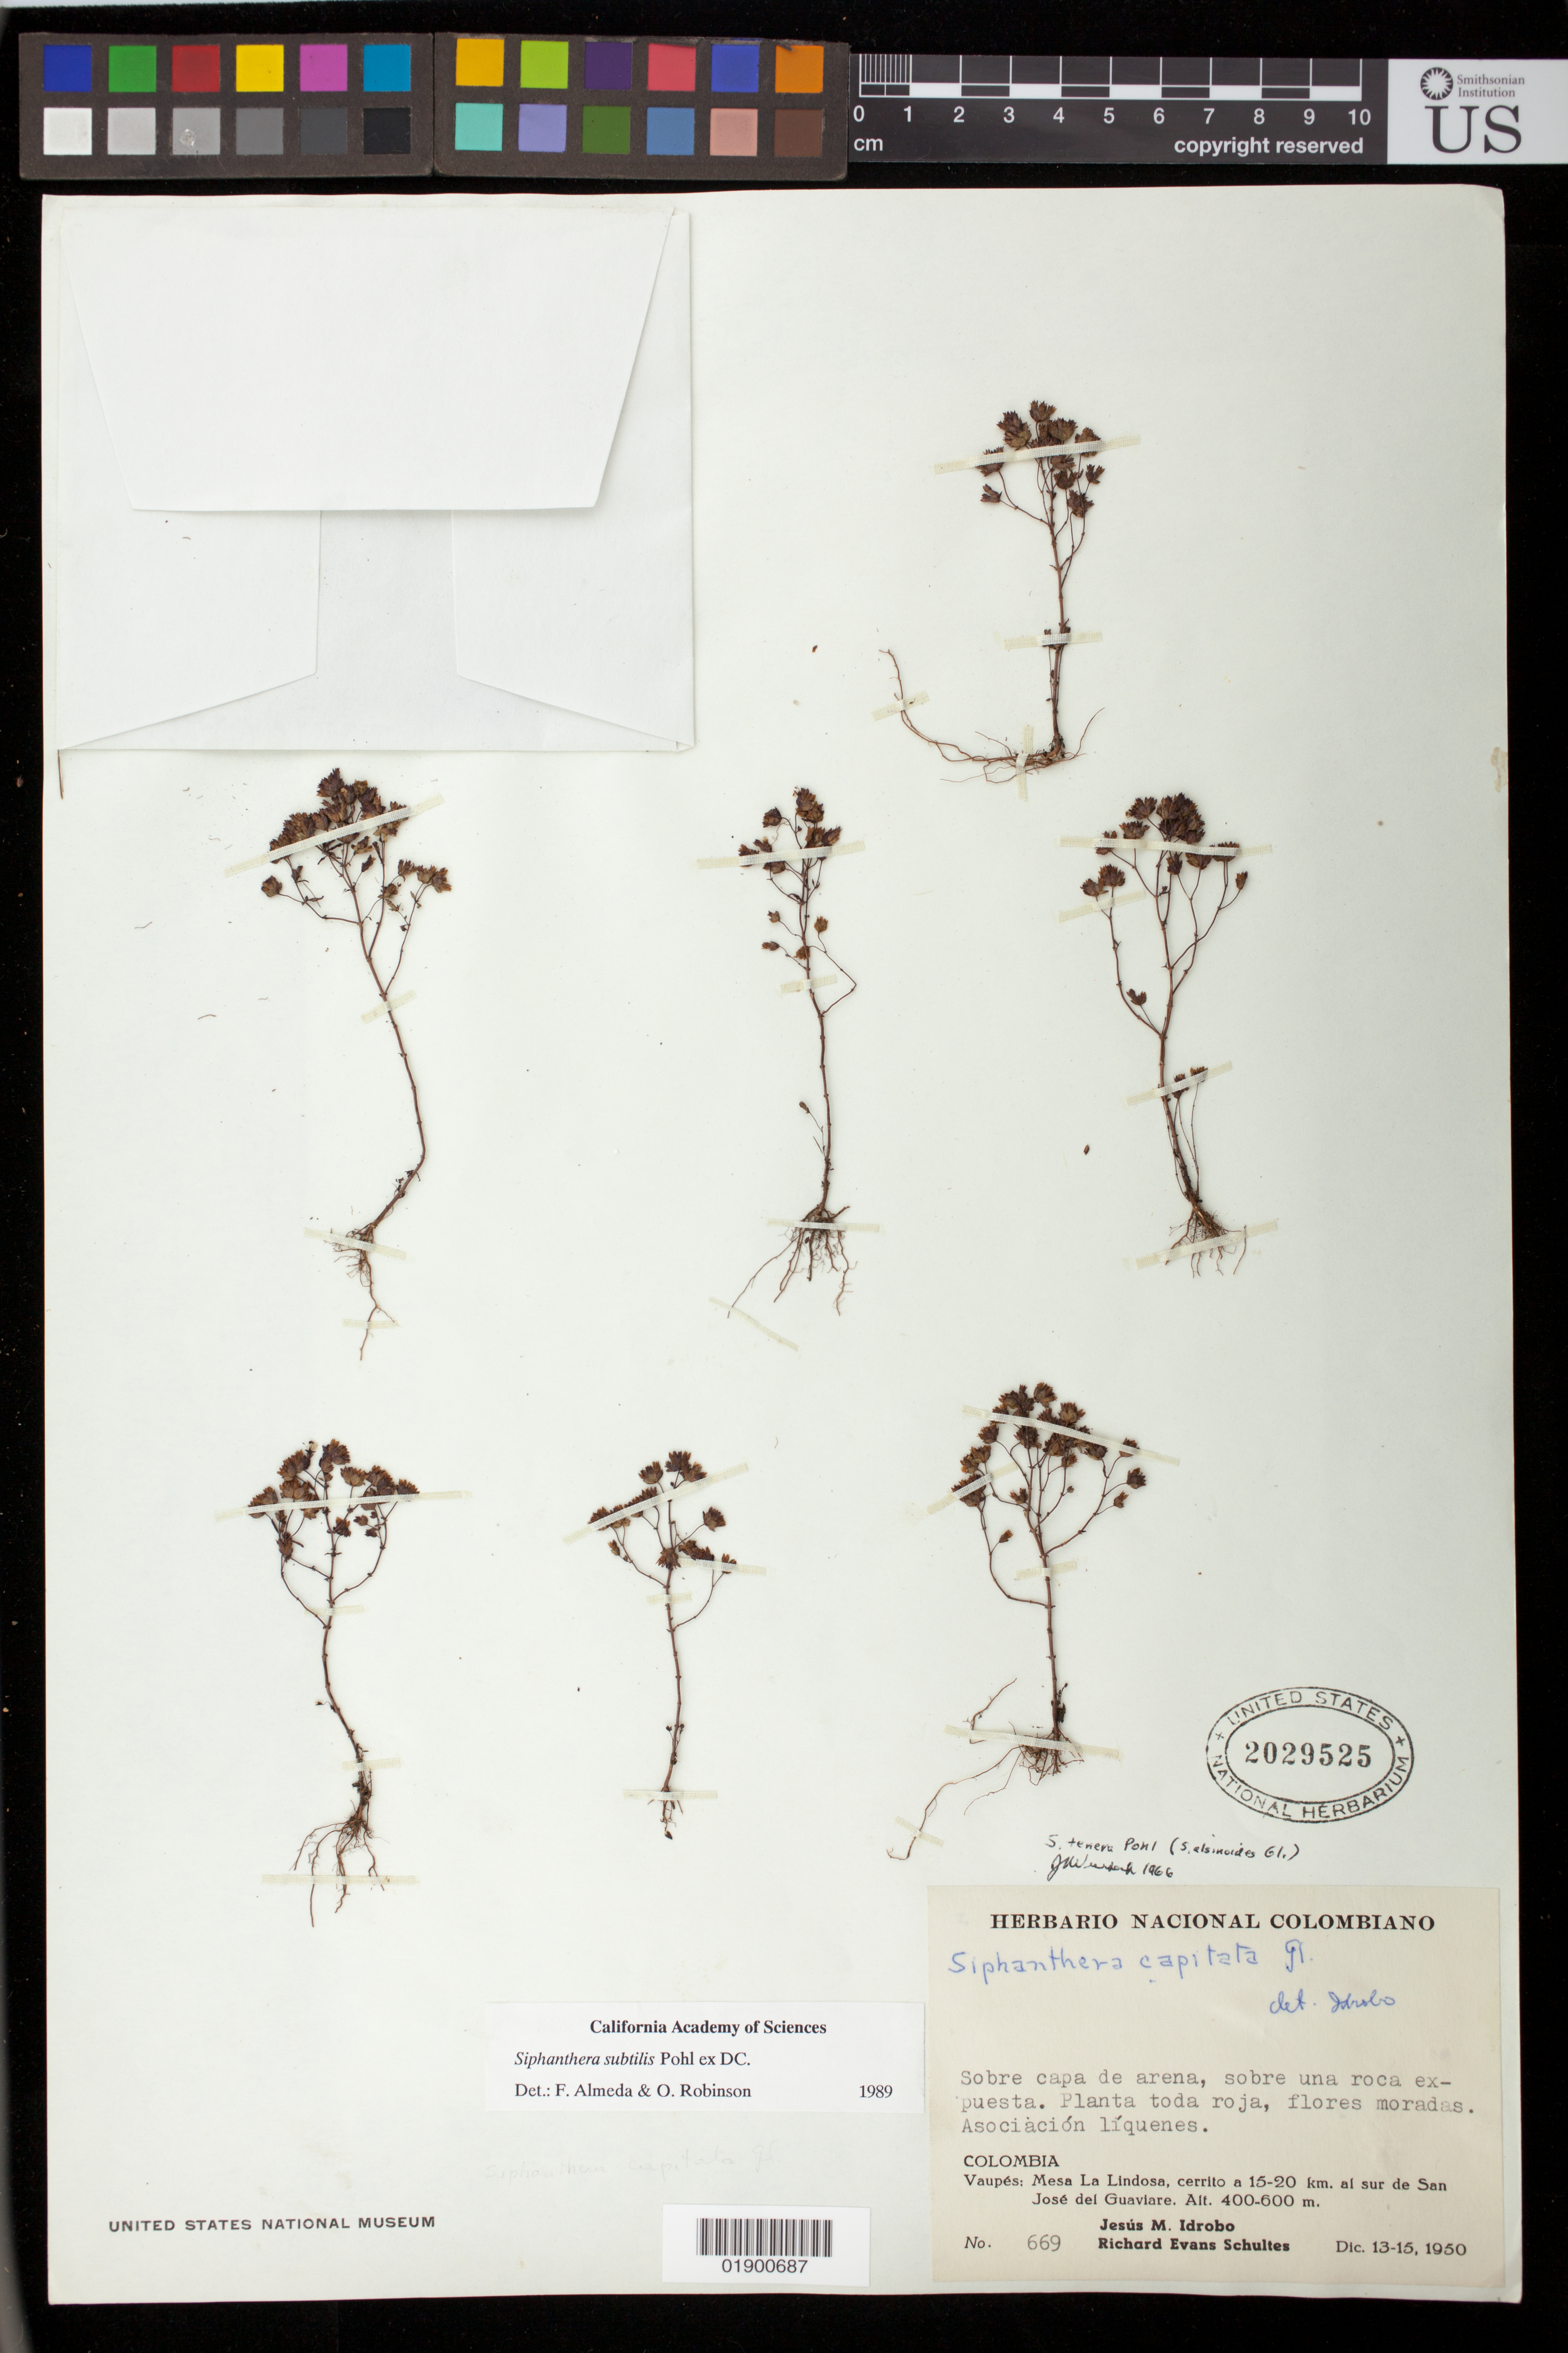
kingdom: Plantae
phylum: Tracheophyta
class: Magnoliopsida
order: Myrtales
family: Melastomataceae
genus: Siphanthera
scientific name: Siphanthera subtilis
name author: Pohl ex DC.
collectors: J. M. Idrobo & R. E. Schultes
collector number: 669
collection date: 1950-12-13/1950-12-15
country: Colombia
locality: Vaupés: Mesa la Lindosa, cerrito a 15-20km al sur de San José del Guaviare.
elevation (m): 400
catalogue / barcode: US 2029525